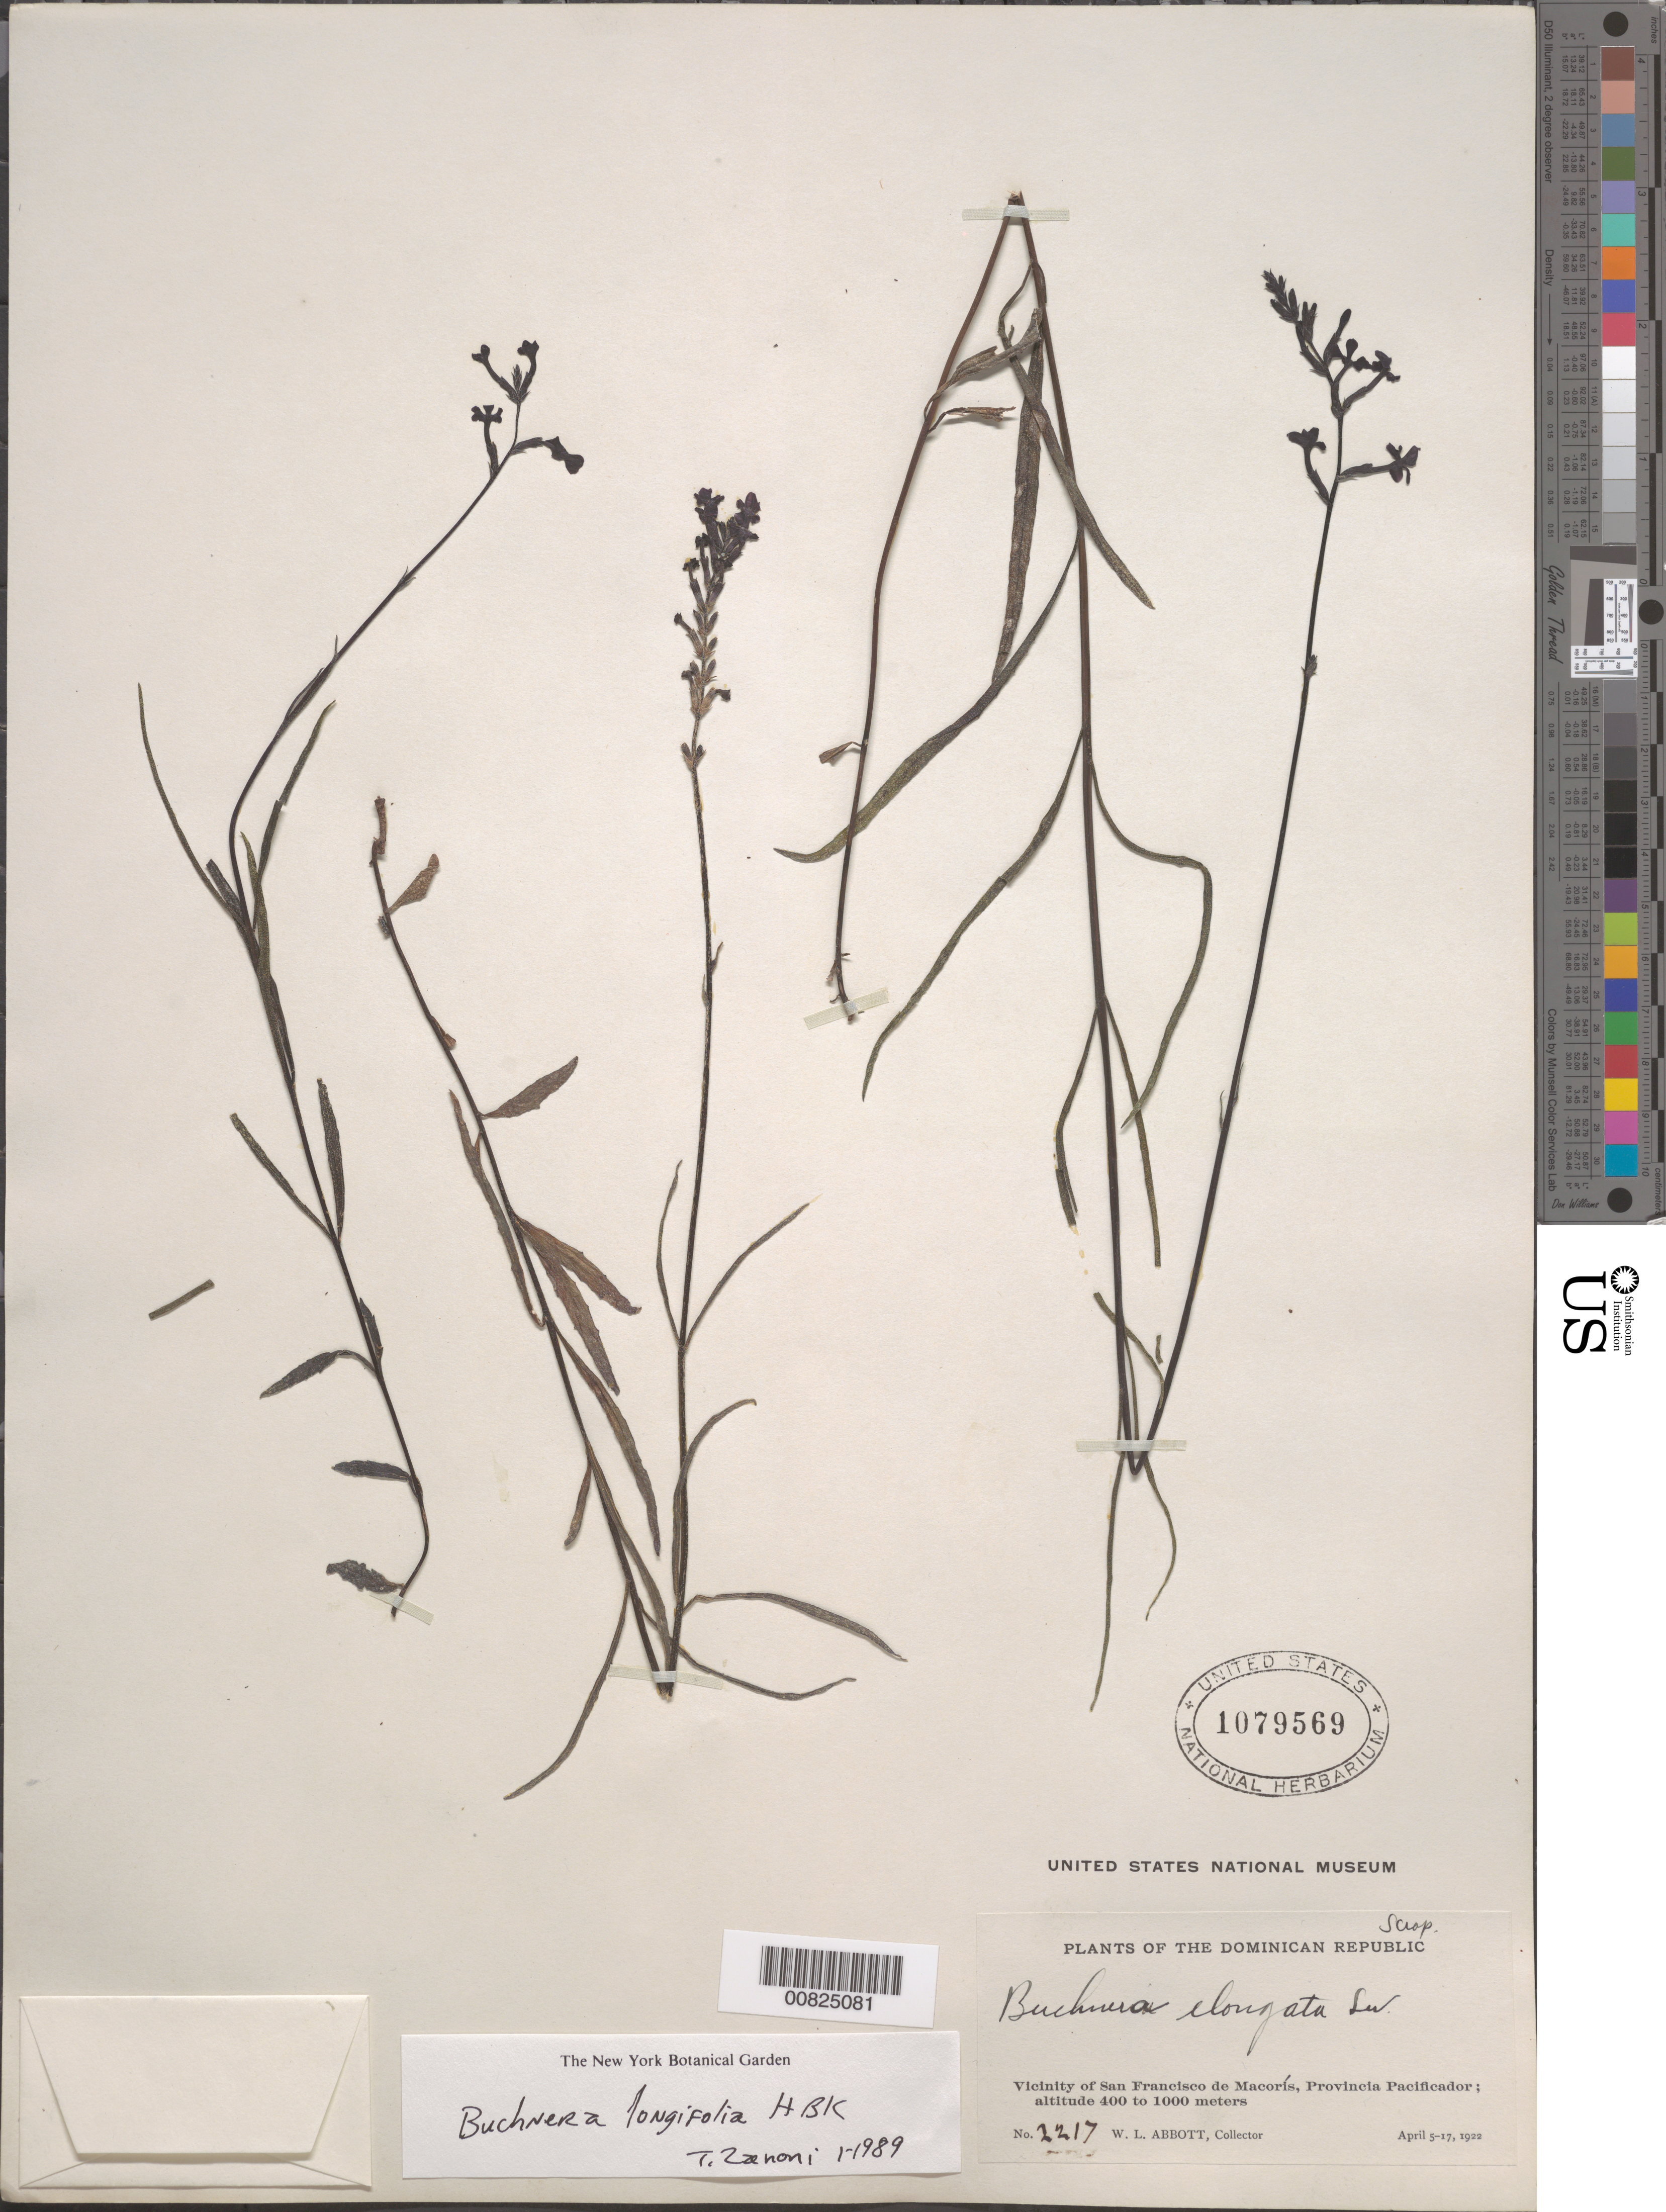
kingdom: Plantae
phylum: Tracheophyta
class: Magnoliopsida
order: Lamiales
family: Orobanchaceae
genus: Buchnera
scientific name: Buchnera longifolia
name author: Kunth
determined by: Zanoni, T. A., (NY), New York Botanical Garden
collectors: W. L. Abbott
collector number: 2217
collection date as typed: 05 Apr 1922 to 17 Apr 1922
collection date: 1922-04-05/1922-04-17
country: Dominican Republic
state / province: Duarte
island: Hispaniola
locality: Vicinity of San Francisco de Macorís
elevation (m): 400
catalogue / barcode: US 1079569